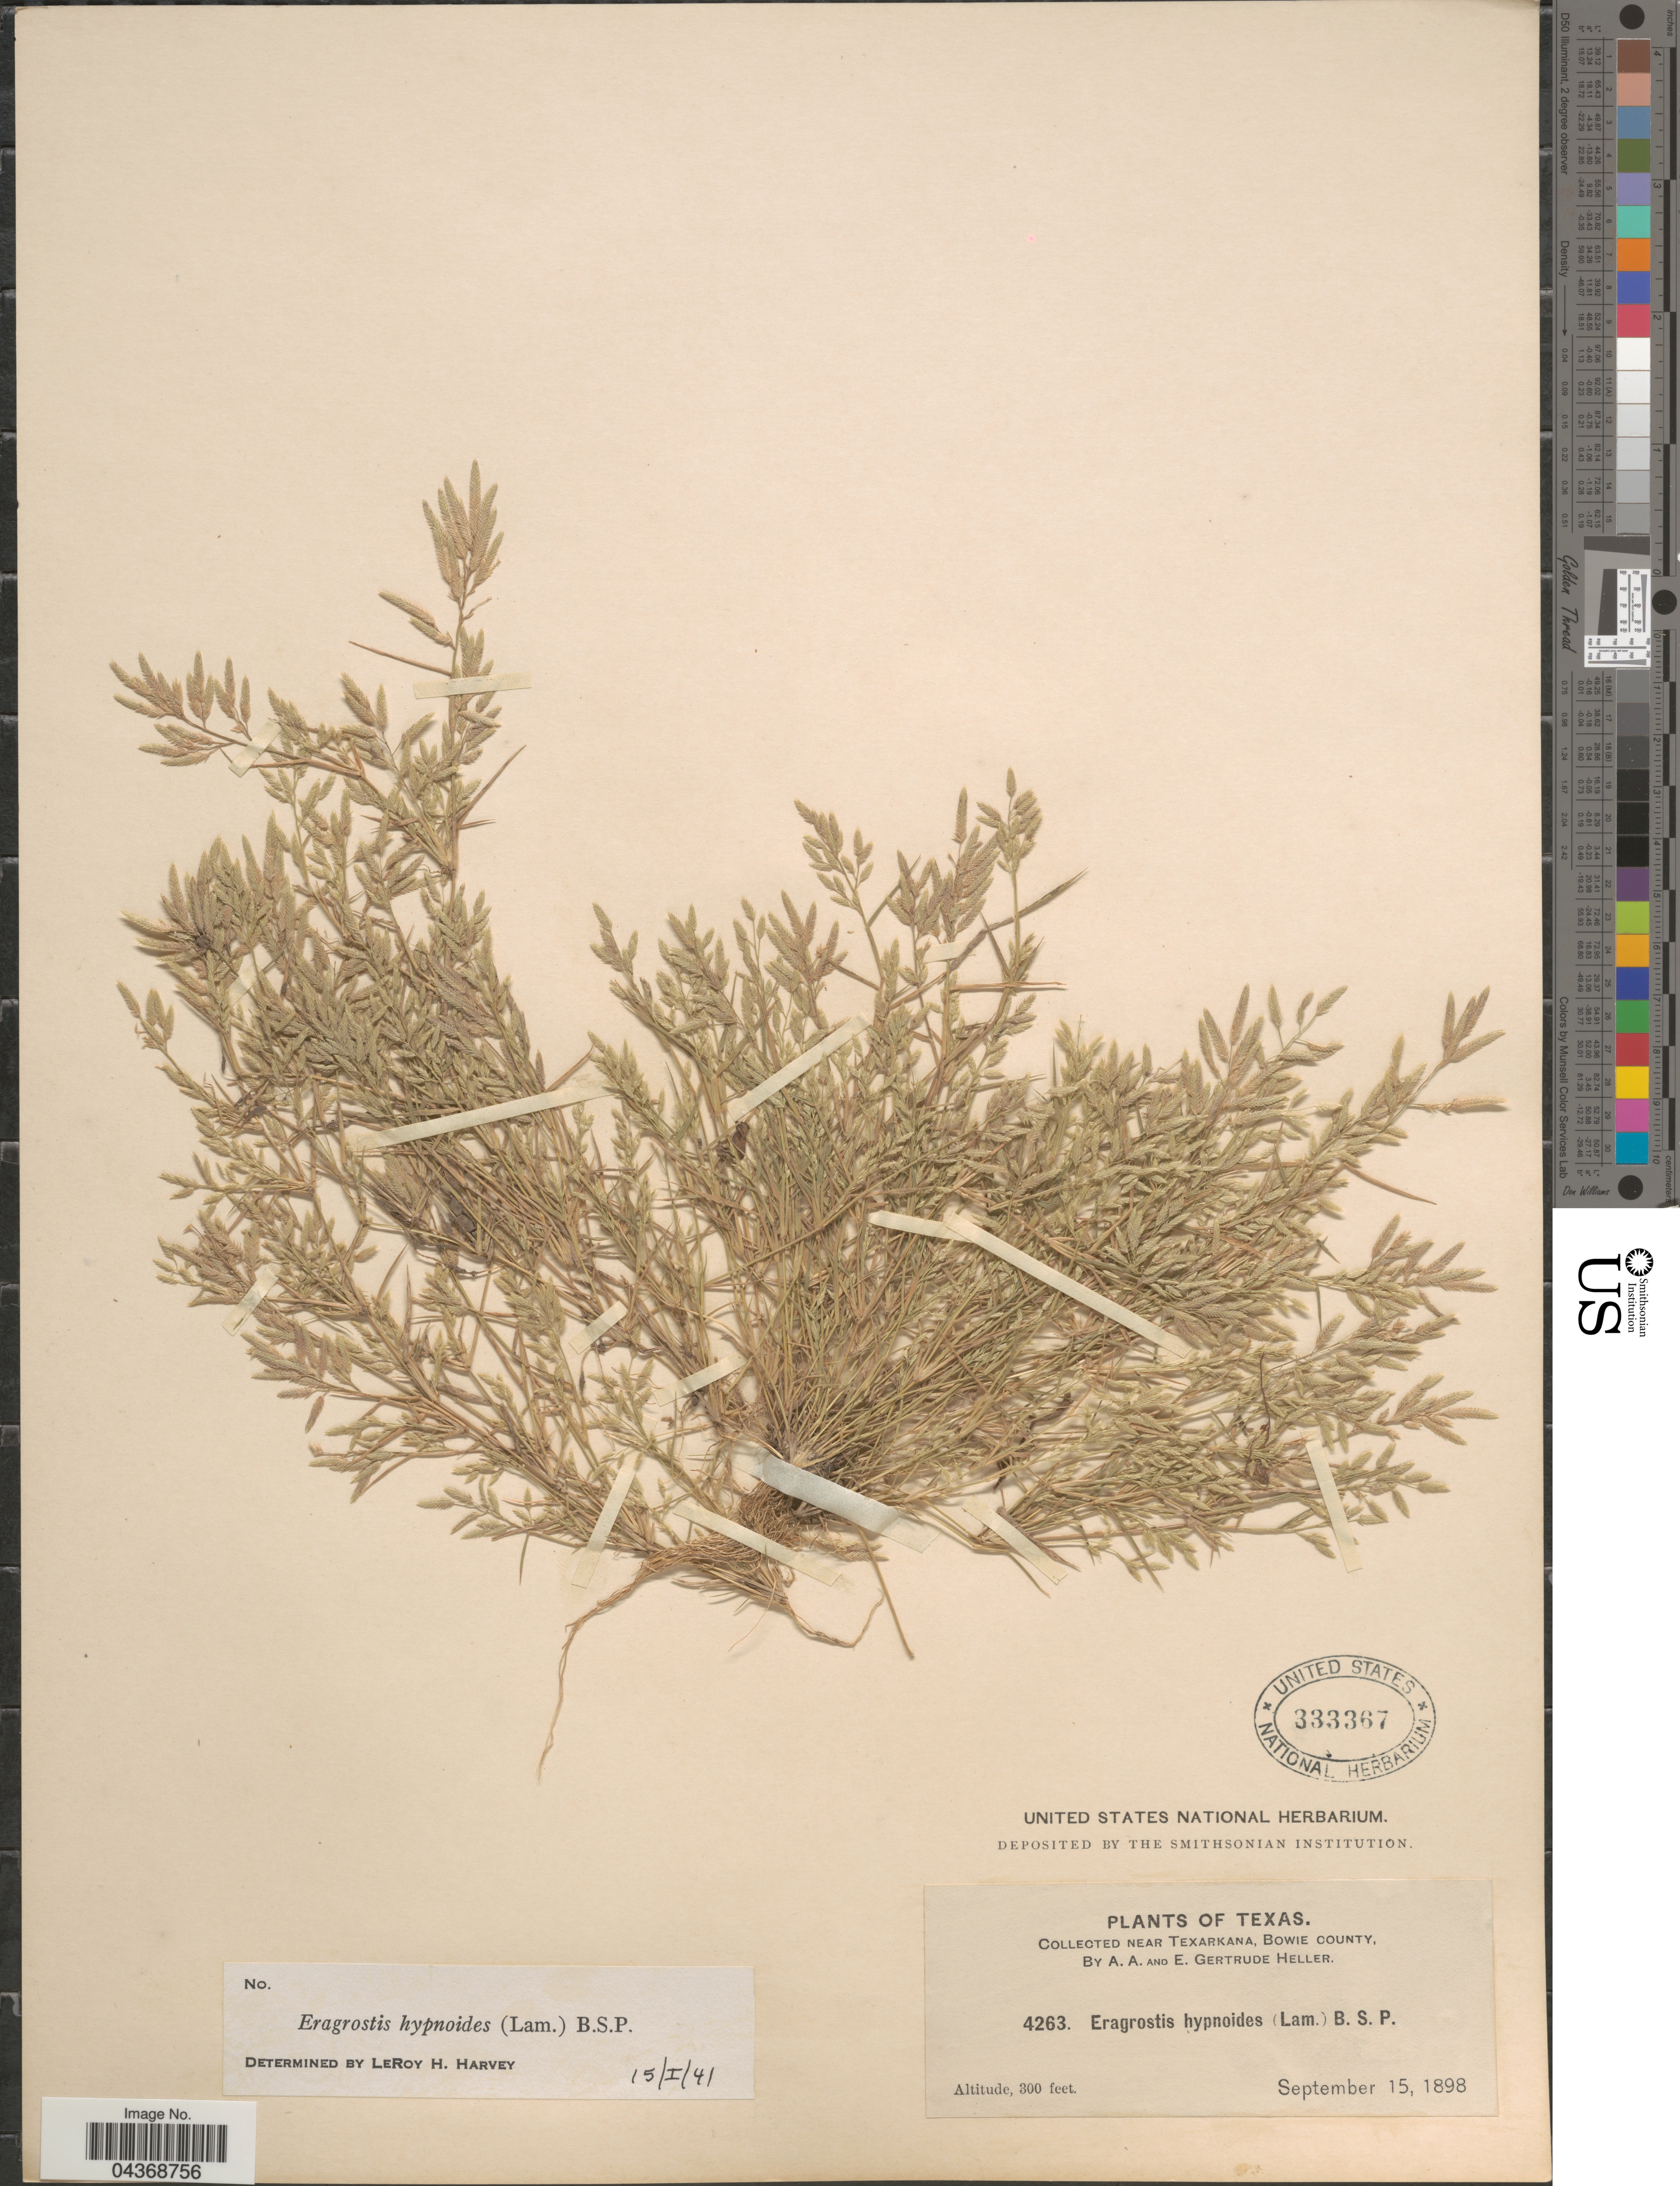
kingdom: Plantae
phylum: Tracheophyta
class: Liliopsida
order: Poales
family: Poaceae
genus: Eragrostis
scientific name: Eragrostis hypnoides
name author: (Lam.) Britton, Stearns & Poggenb.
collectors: A. A. Heller & E. G. Heller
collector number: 4263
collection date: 1898-09-15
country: United States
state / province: Texas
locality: Near Texarkana, Bowie County.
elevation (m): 91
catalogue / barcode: US 333367